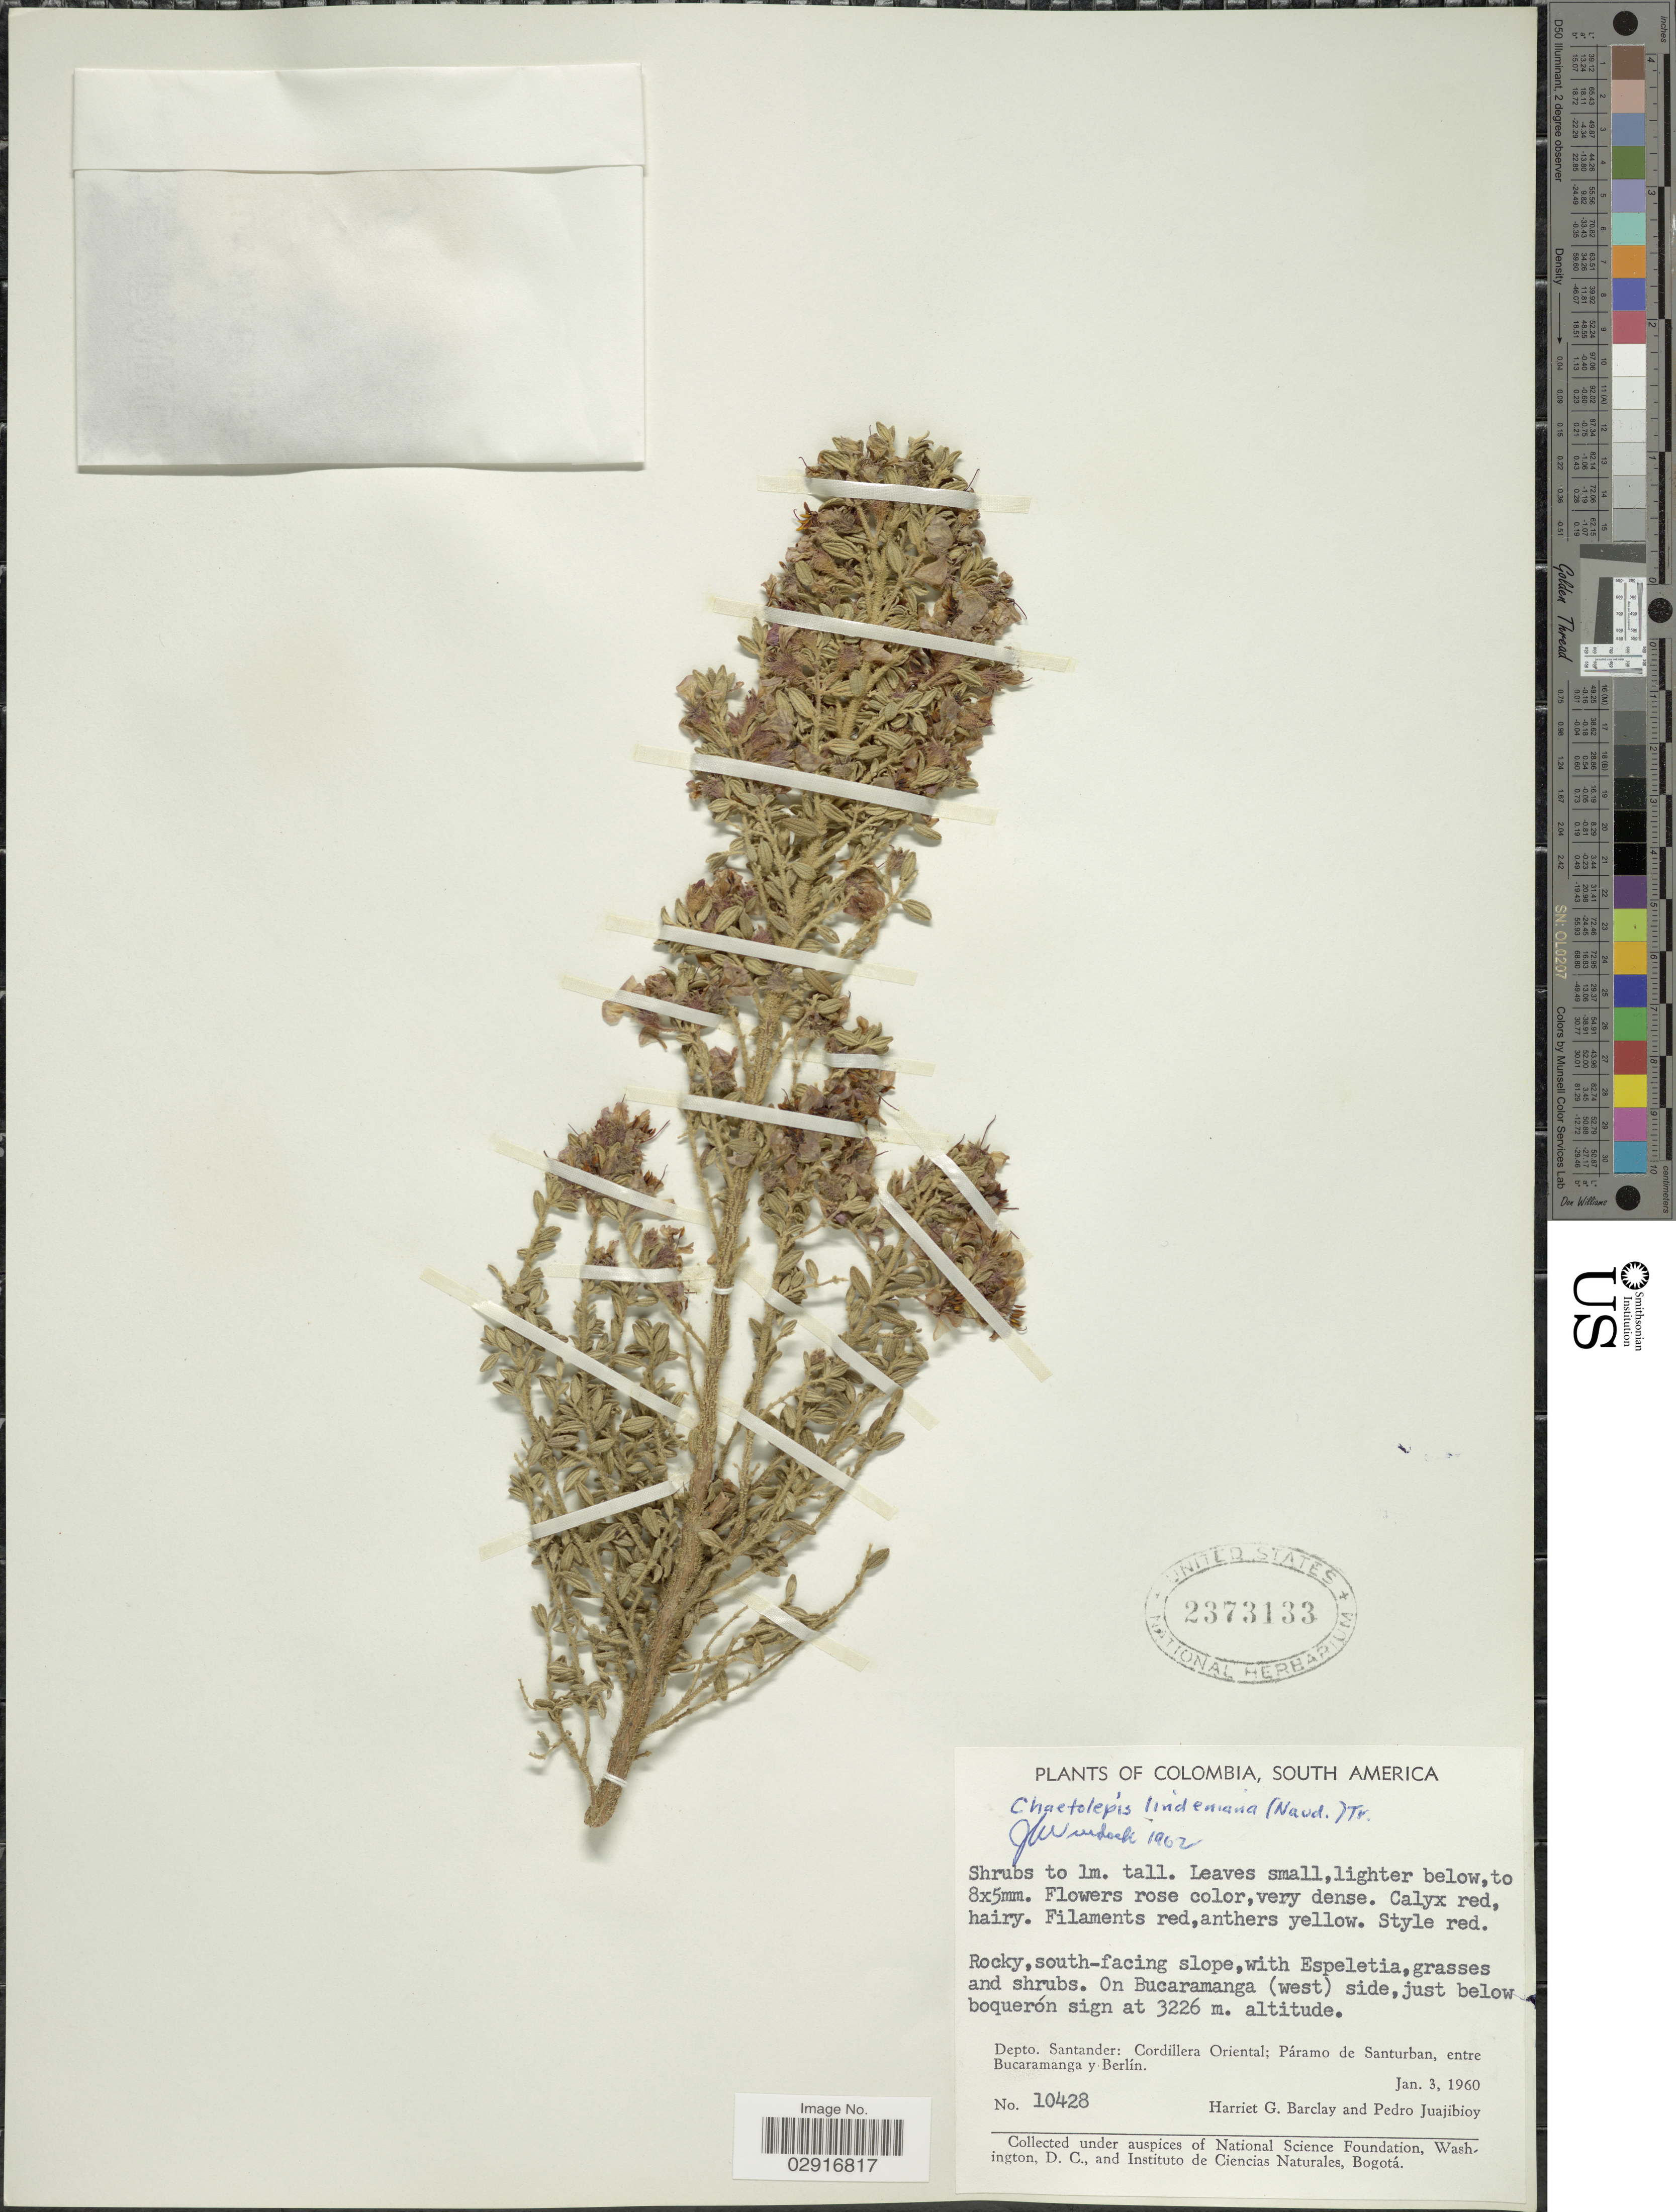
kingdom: Plantae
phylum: Tracheophyta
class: Magnoliopsida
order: Myrtales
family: Melastomataceae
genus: Chaetolepis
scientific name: Chaetolepis lindeniana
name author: (Naudin) Triana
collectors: H. G. Barclay & P. Juajibioy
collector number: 10428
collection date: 1960-01-03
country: Colombia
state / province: Santander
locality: On Bucaramanga (west) side, just below boquerón sign. Depto. Santander: Cordillera Oriental; Páramo de Santurban, entre Bucaramanga y Berlín.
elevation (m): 3226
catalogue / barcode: US 2373133